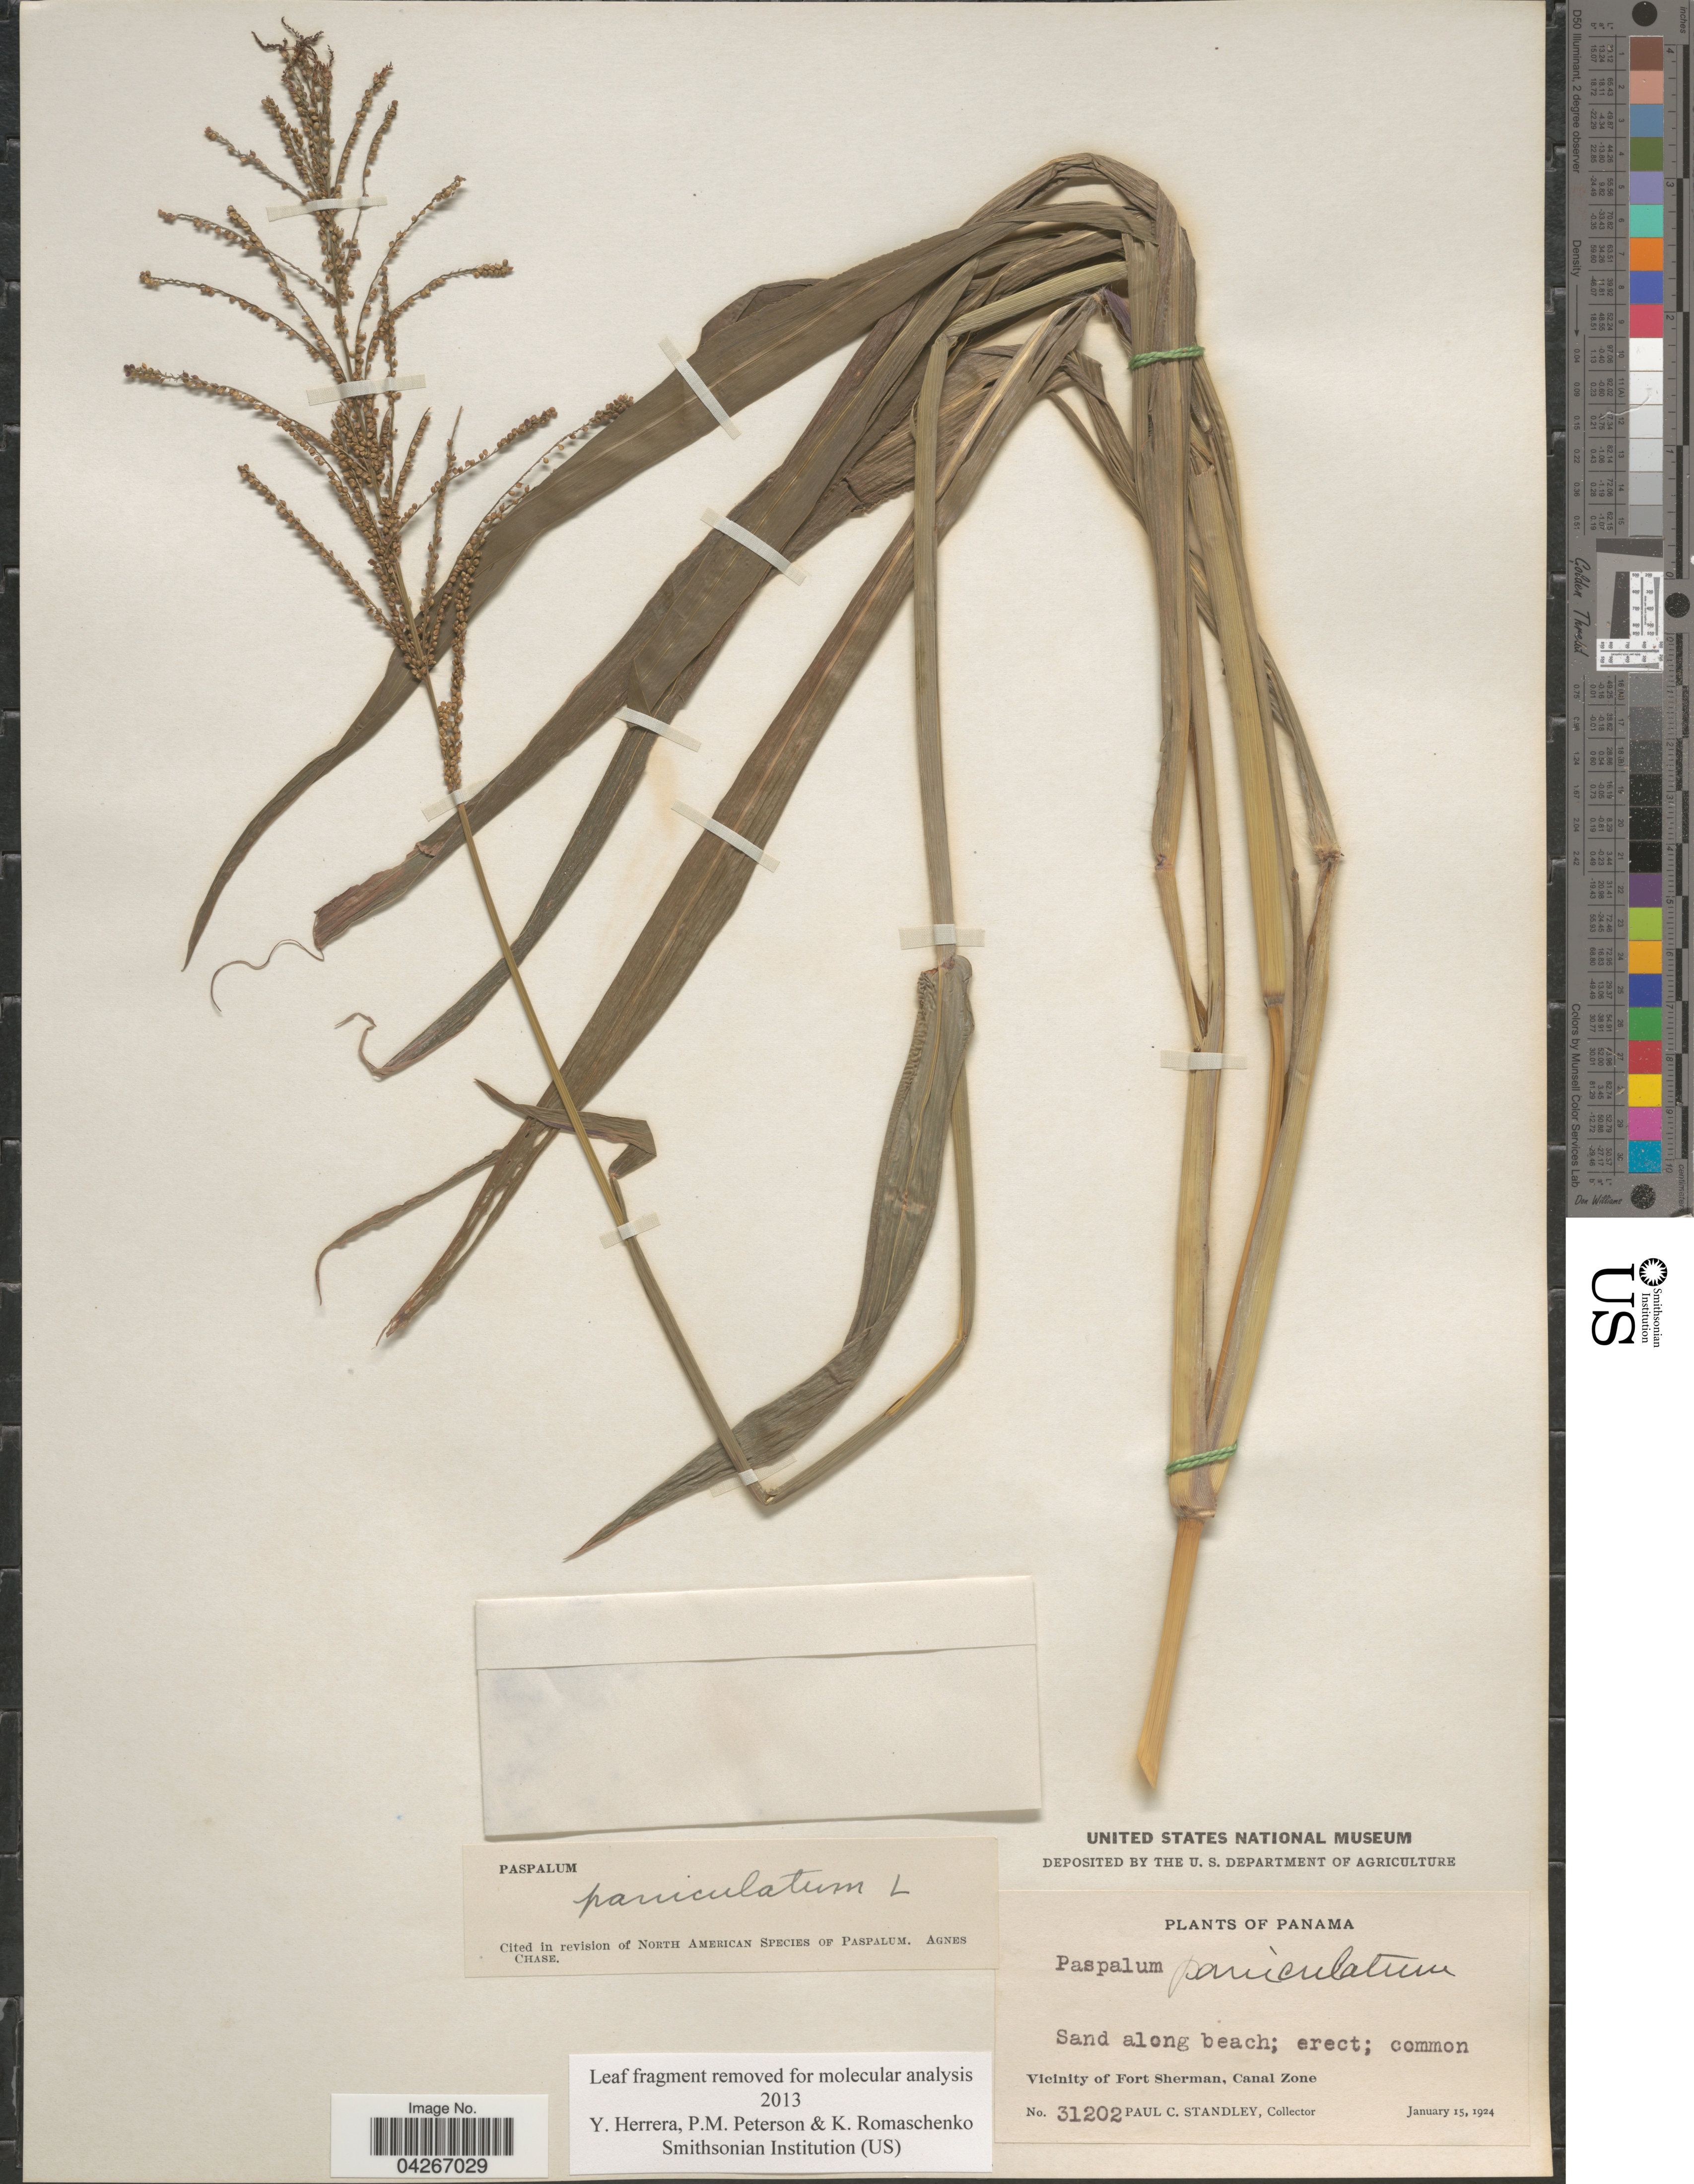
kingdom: Plantae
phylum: Tracheophyta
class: Liliopsida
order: Poales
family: Poaceae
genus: Paspalum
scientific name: Paspalum paniculatum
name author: L.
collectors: P. C. Standley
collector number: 31202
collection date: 1924-01-15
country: Panama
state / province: Colón / Panamá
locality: Sand along beach. Vicinity of Fort Sherman, Canal Zone.